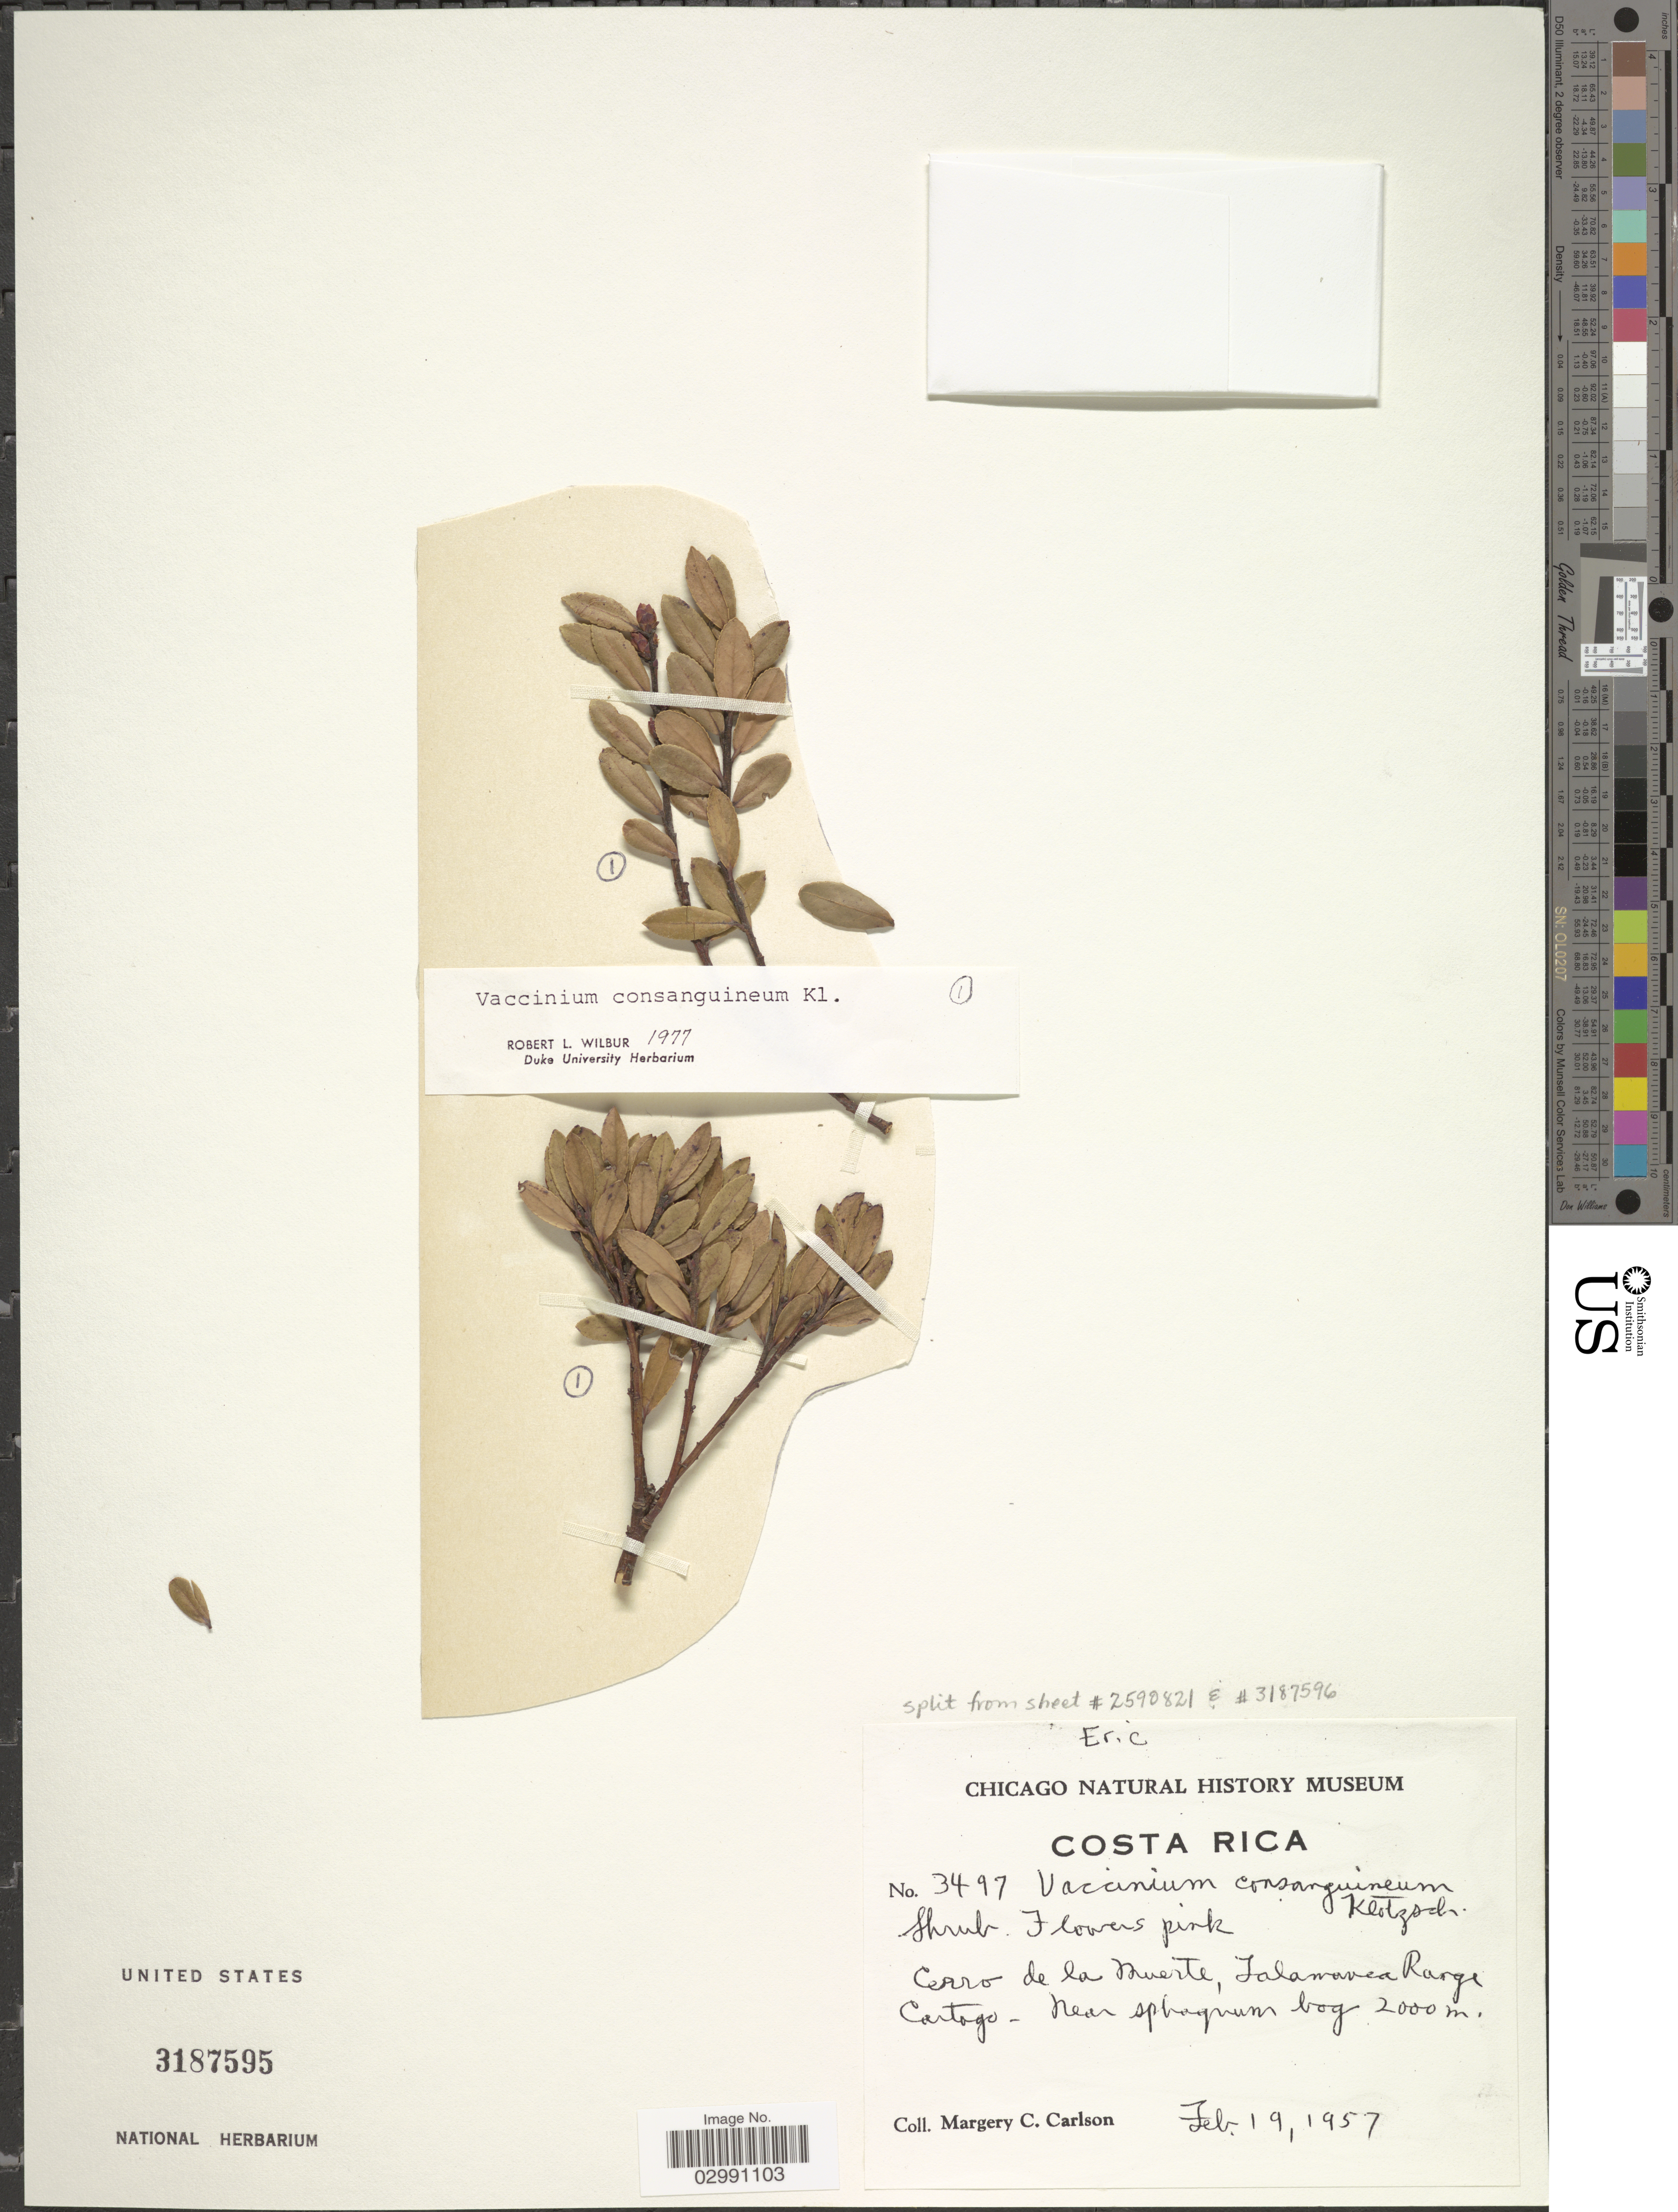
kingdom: Plantae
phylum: Tracheophyta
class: Magnoliopsida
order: Ericales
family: Ericaceae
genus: Vaccinium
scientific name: Vaccinium consanguineum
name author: Klotzsch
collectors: M. C. Carlson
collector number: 3497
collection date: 1957-02-19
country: Costa Rica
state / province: Cartago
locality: Cerro de la Muerte, Talamanca Range.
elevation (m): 2000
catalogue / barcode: US 3187595